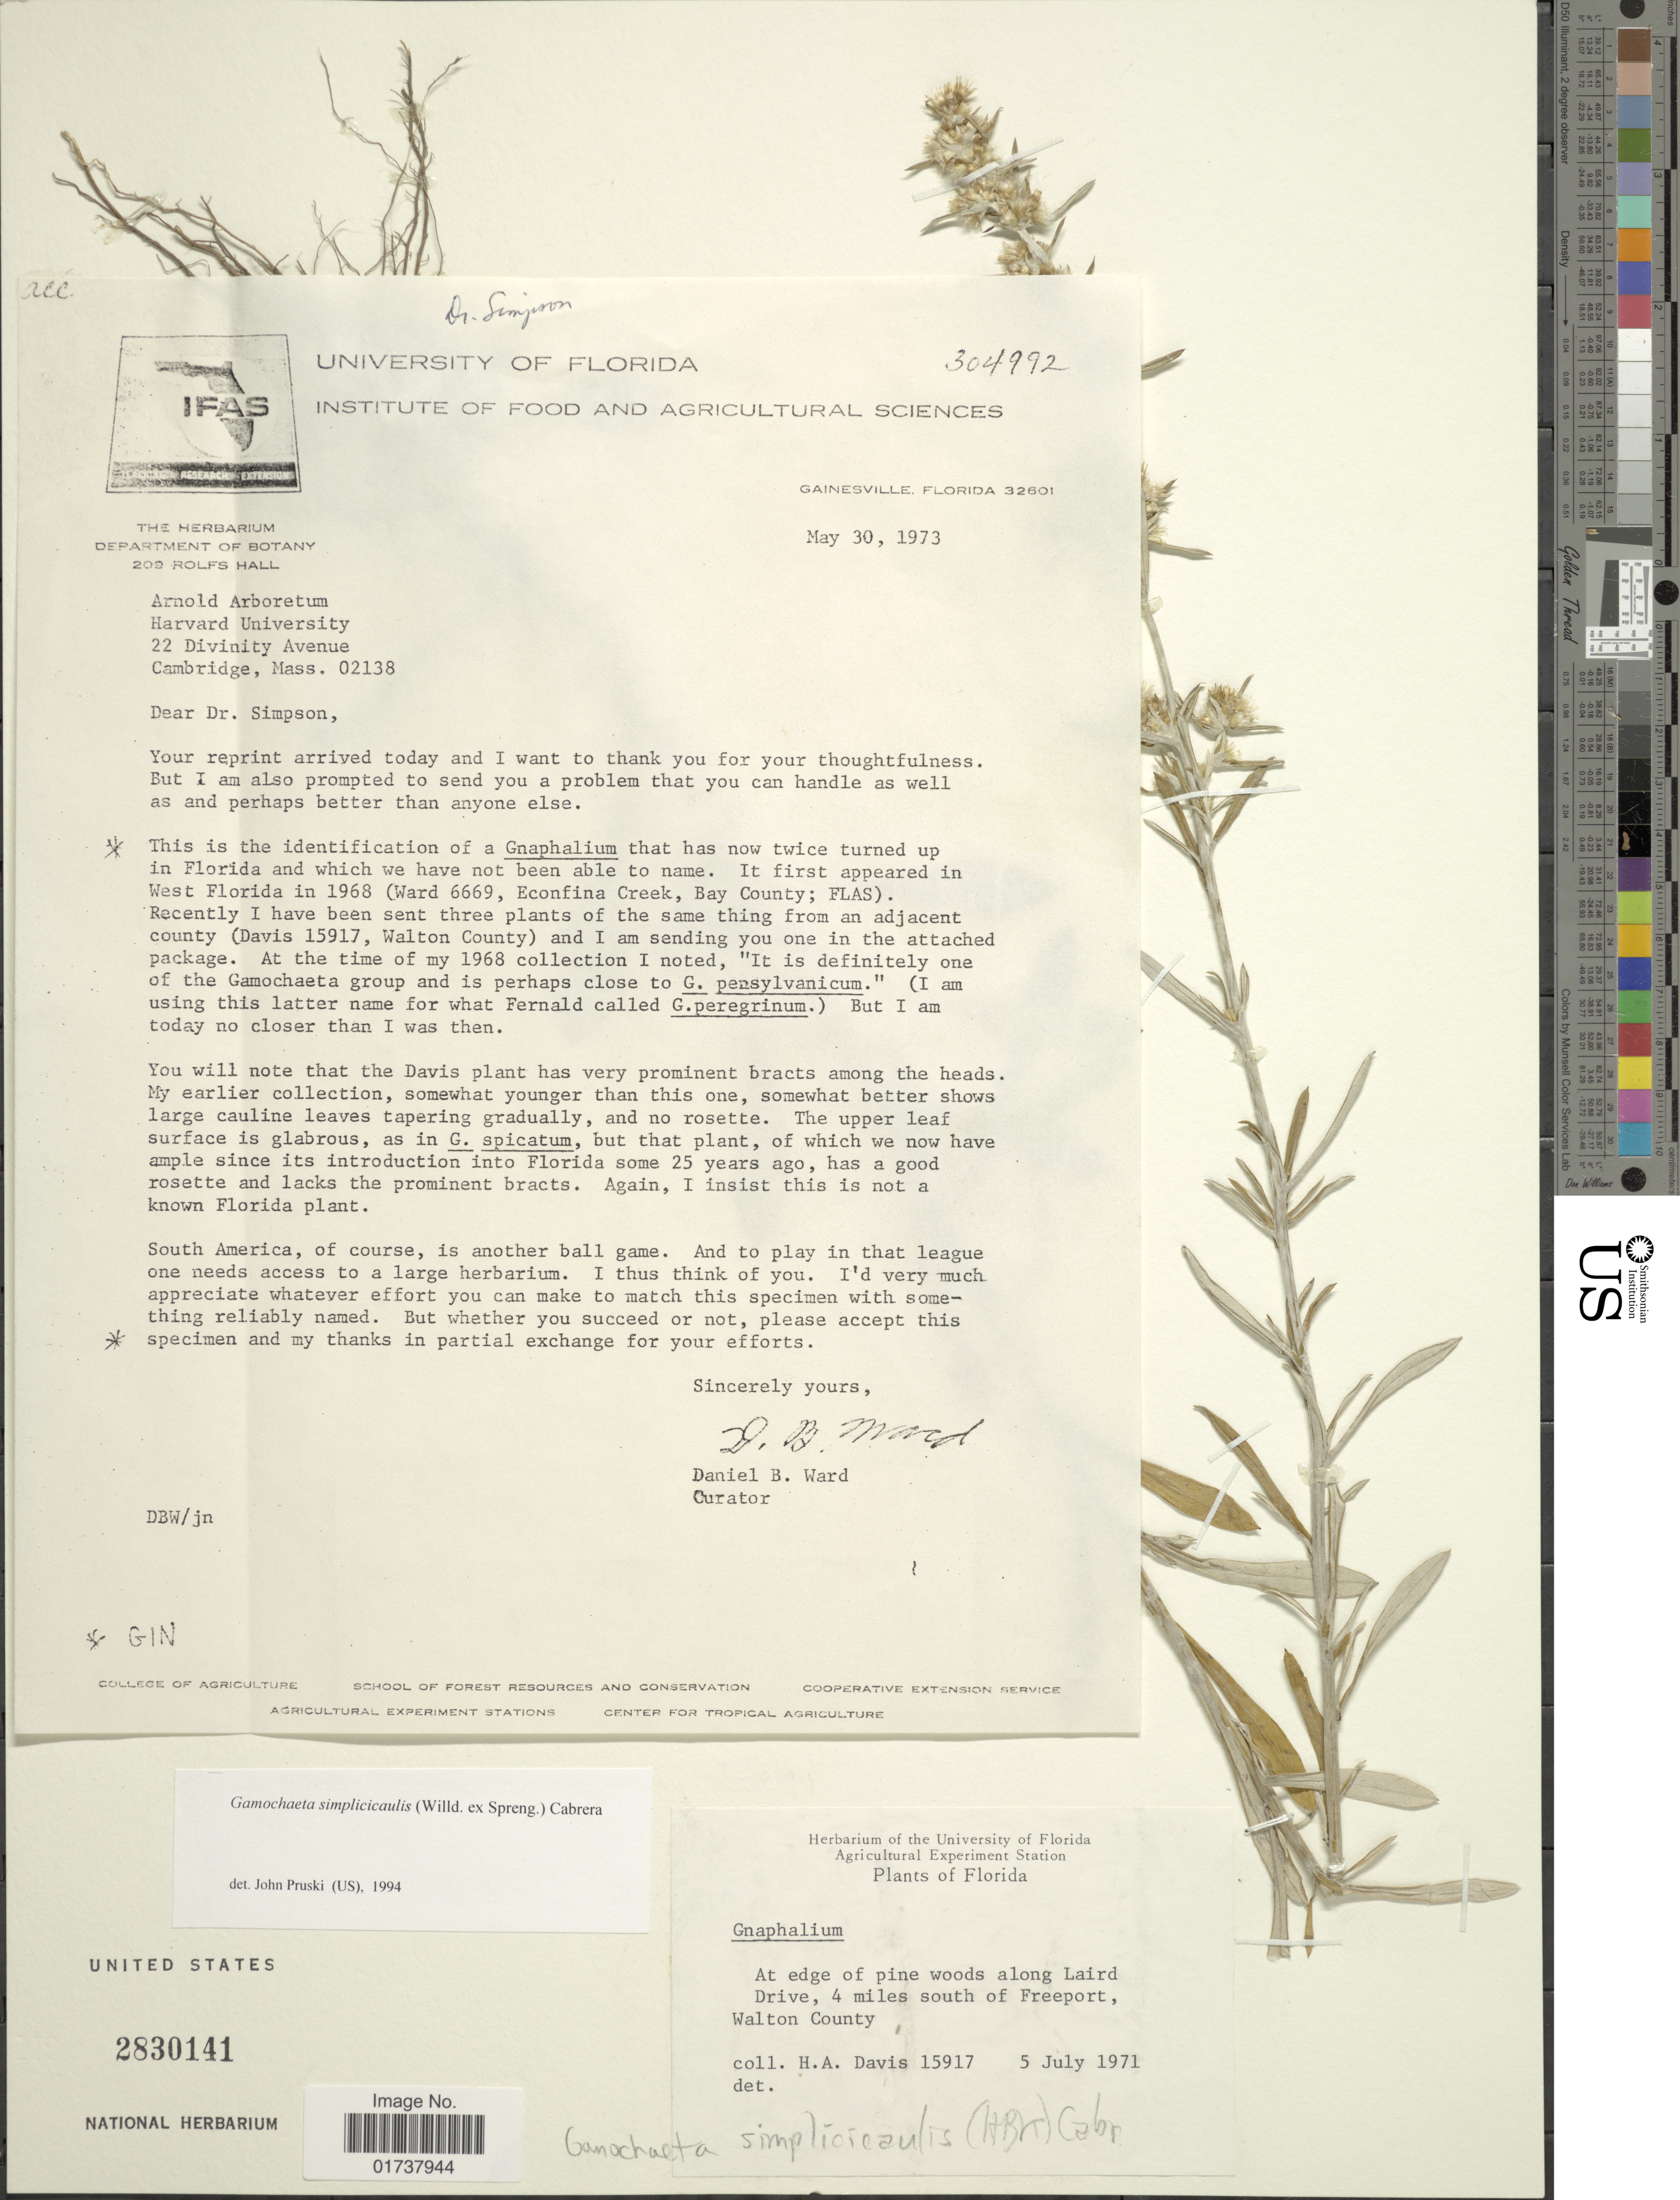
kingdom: Plantae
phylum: Tracheophyta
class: Magnoliopsida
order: Asterales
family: Asteraceae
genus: Gamochaeta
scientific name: Gamochaeta simplicicaulis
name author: (Willd. ex Spreng.) Cabrera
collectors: H. Davis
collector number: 15917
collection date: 1971-07-05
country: United States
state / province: Florida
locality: At edge of pine woods along Laird Drive, 4 miles south of Freeport, Walton County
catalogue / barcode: US 2830141